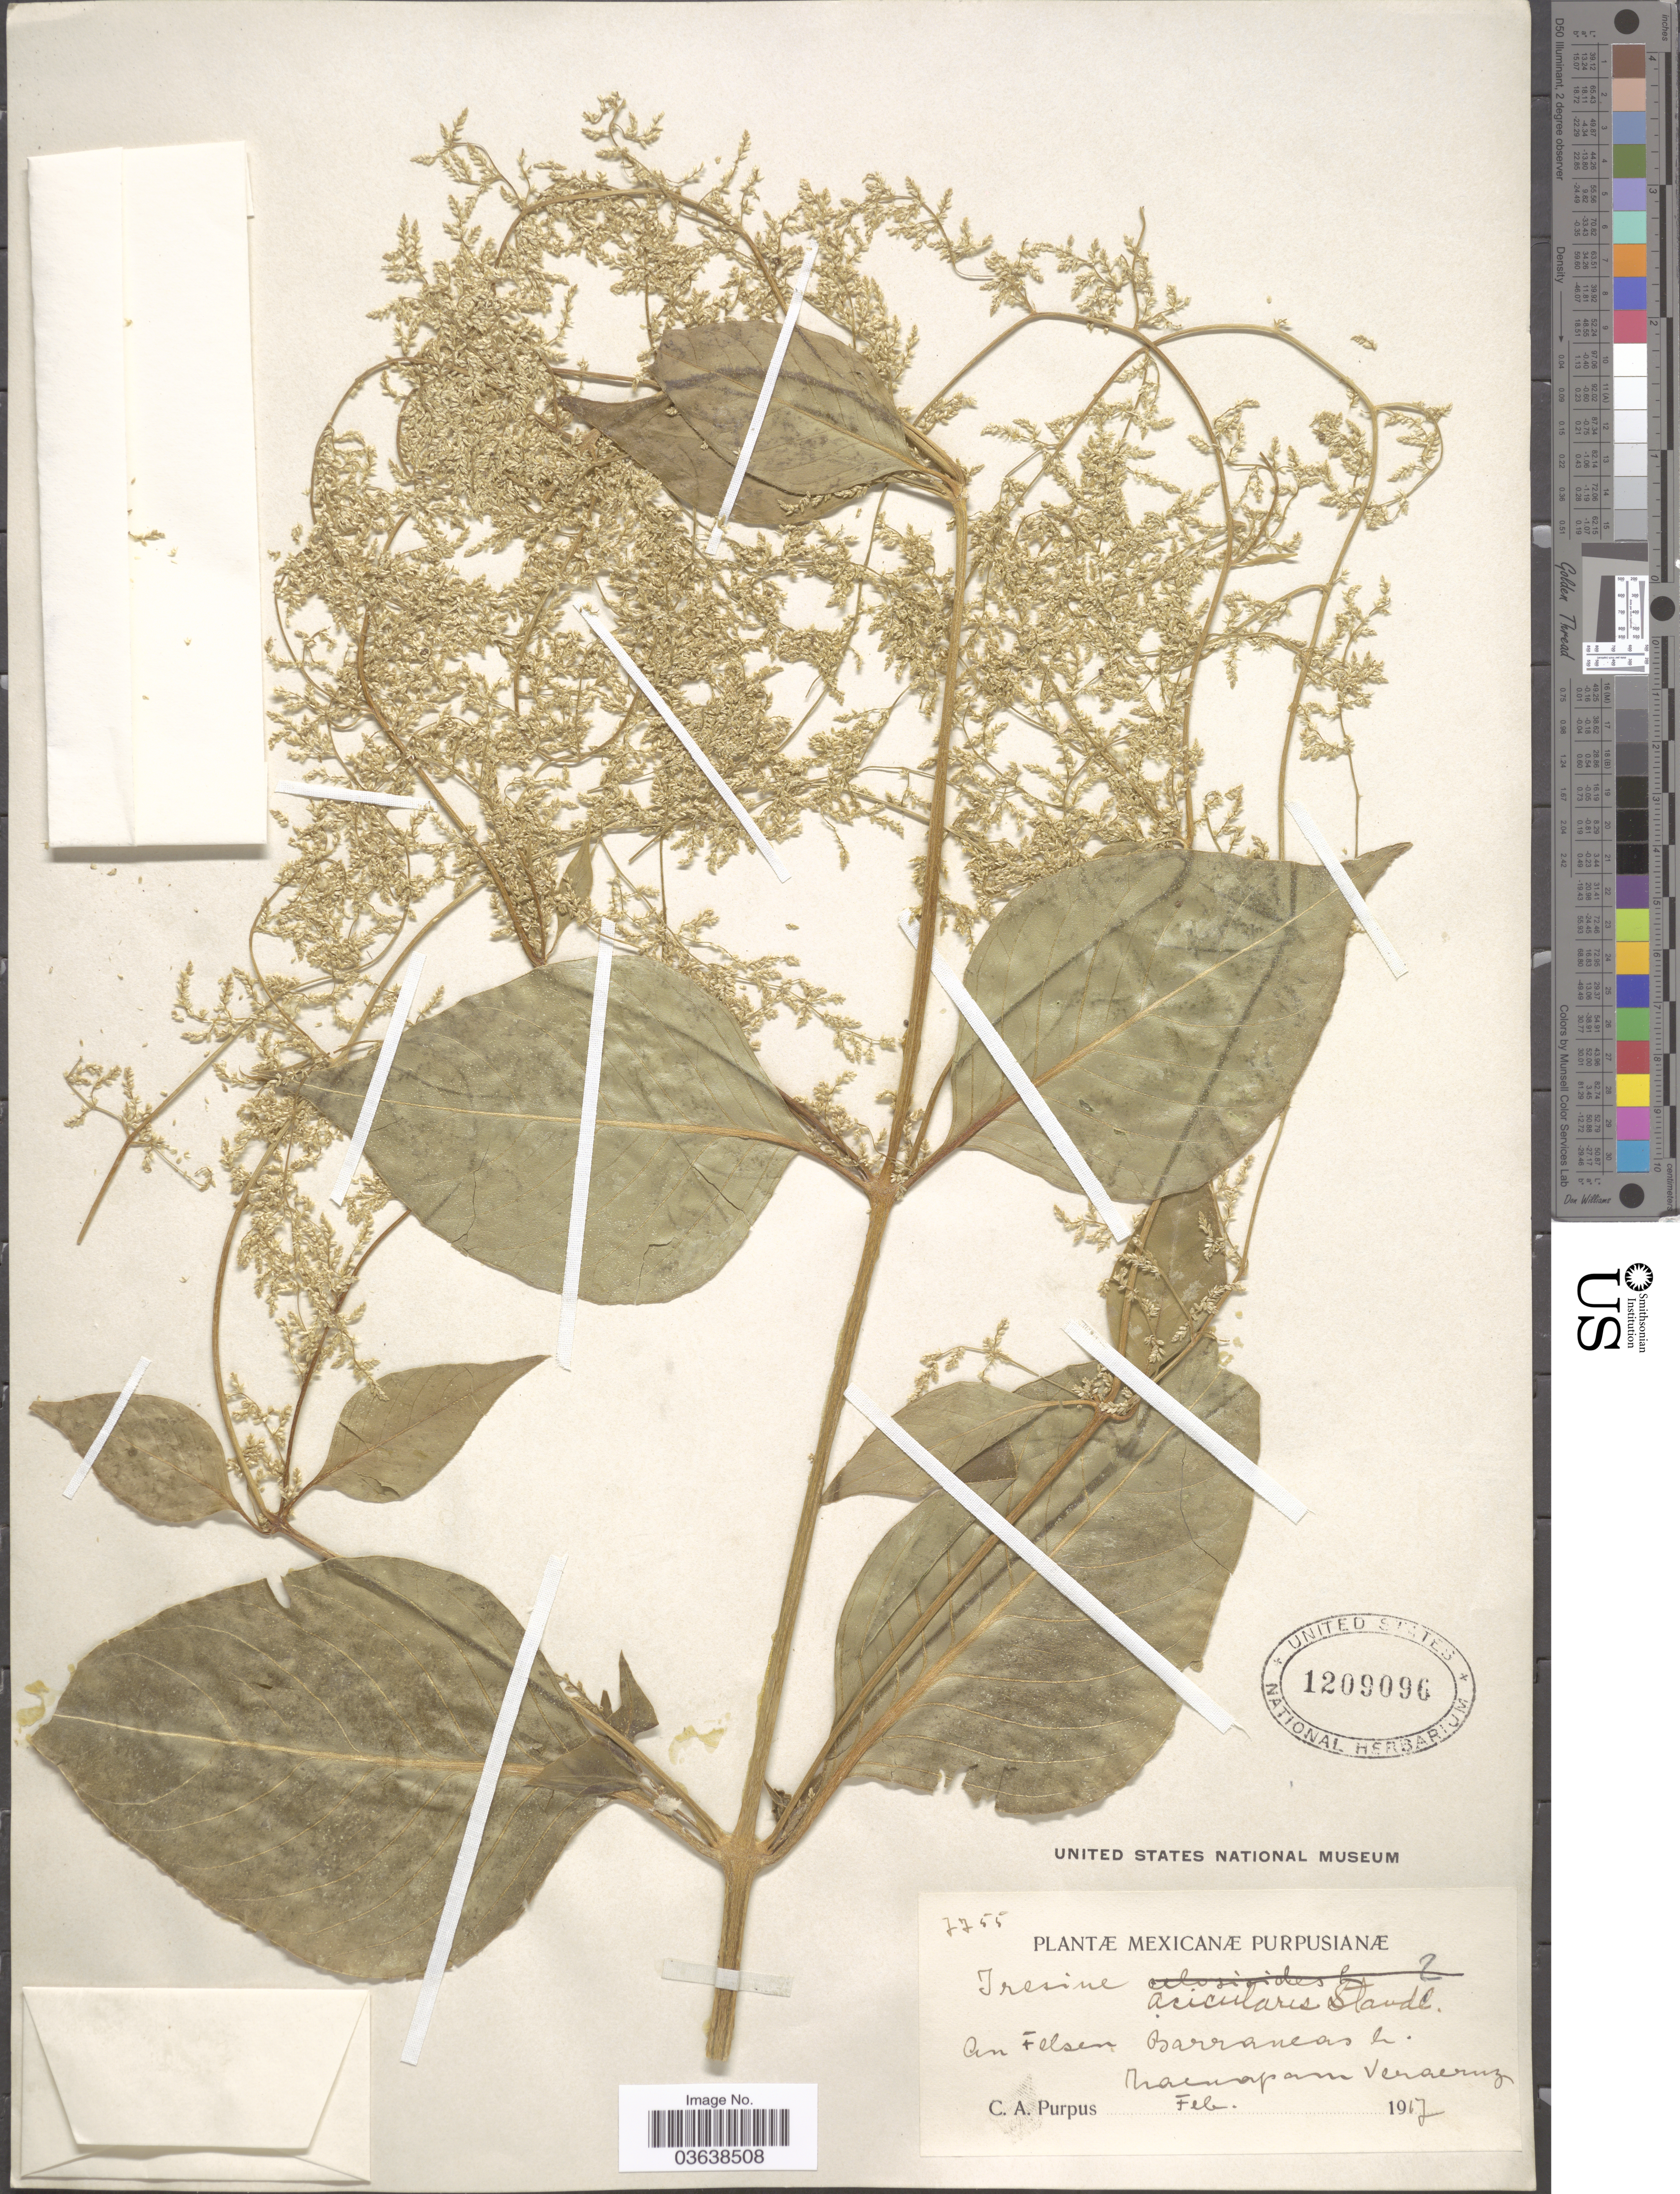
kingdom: Plantae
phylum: Tracheophyta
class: Magnoliopsida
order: Caryophyllales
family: Amaranthaceae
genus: Iresine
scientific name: Iresine acicularis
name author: Standl.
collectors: C. A. Purpus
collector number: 3355*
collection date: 1917-02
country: Mexico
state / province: Veracruz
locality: On Felsen Barrancas de. Zacuapan Veracruz.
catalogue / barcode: US 1209096